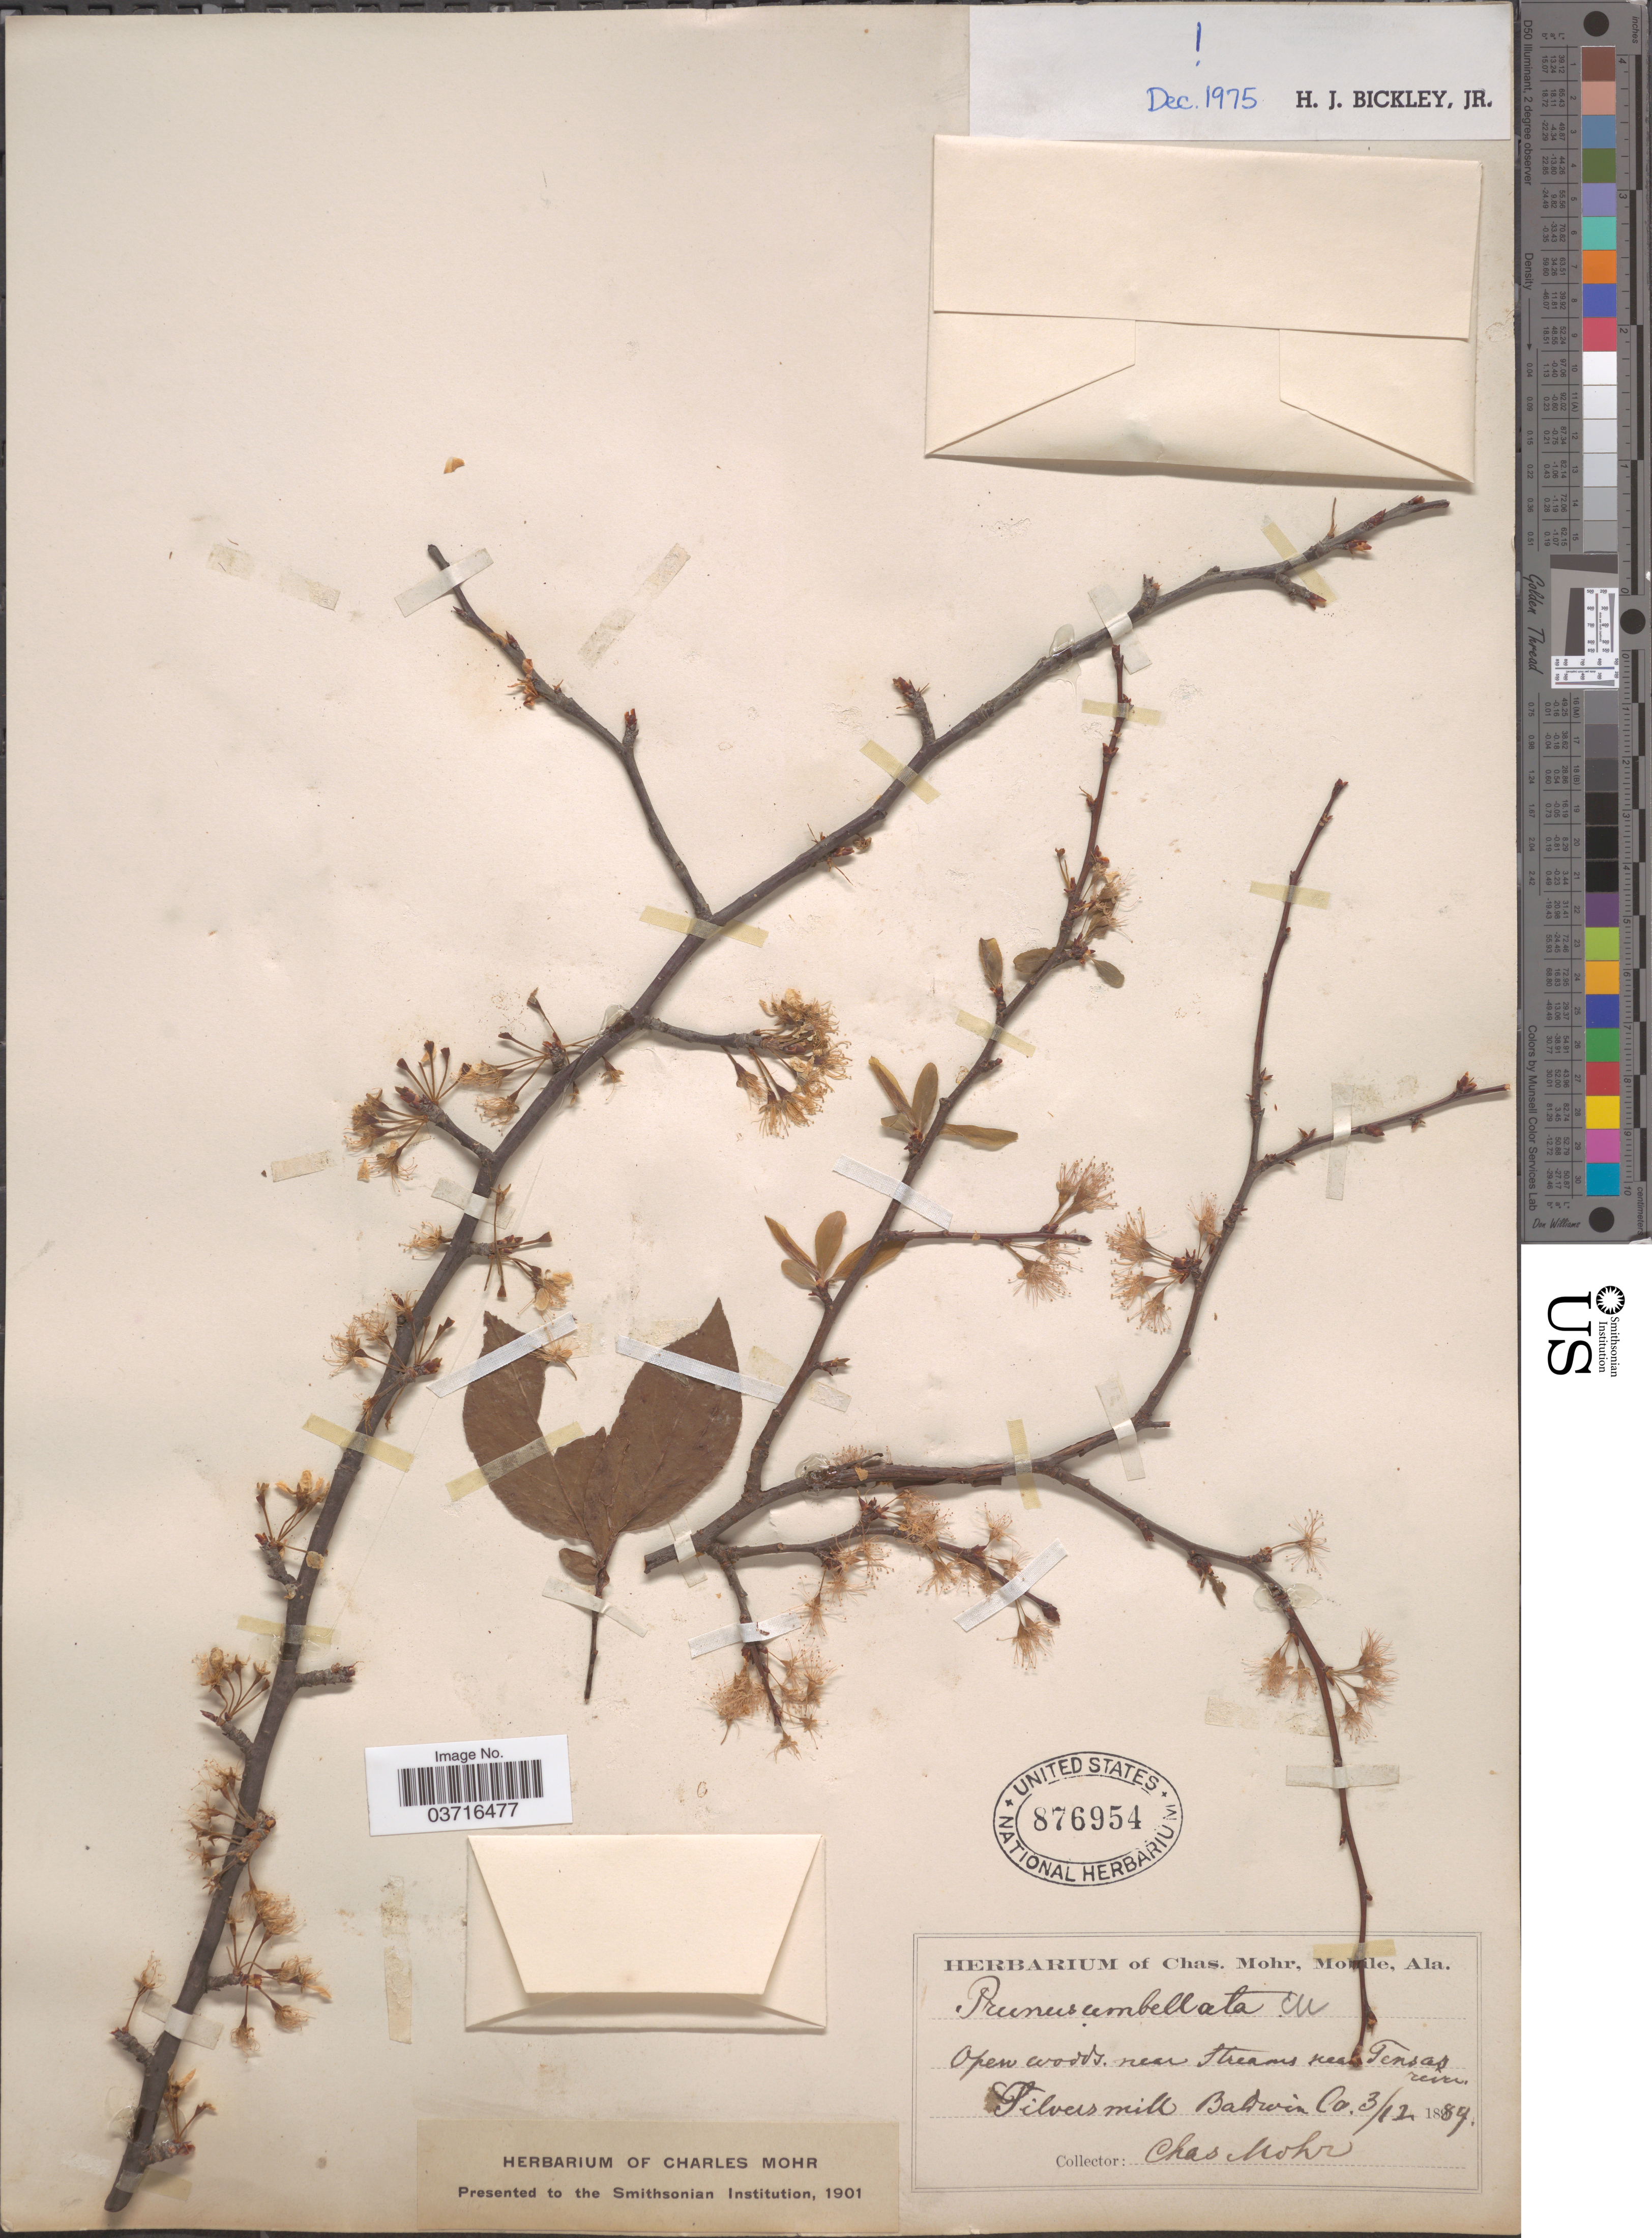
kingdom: Plantae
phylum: Tracheophyta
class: Magnoliopsida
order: Rosales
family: Rosaceae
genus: Prunus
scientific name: Prunus umbellata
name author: Elliott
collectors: Mohr, C. T. (herbarium)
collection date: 1889-03-12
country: United States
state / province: Alabama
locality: Near streams near Tensas river. Silvers mill Baldwin Co.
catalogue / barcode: US 876954